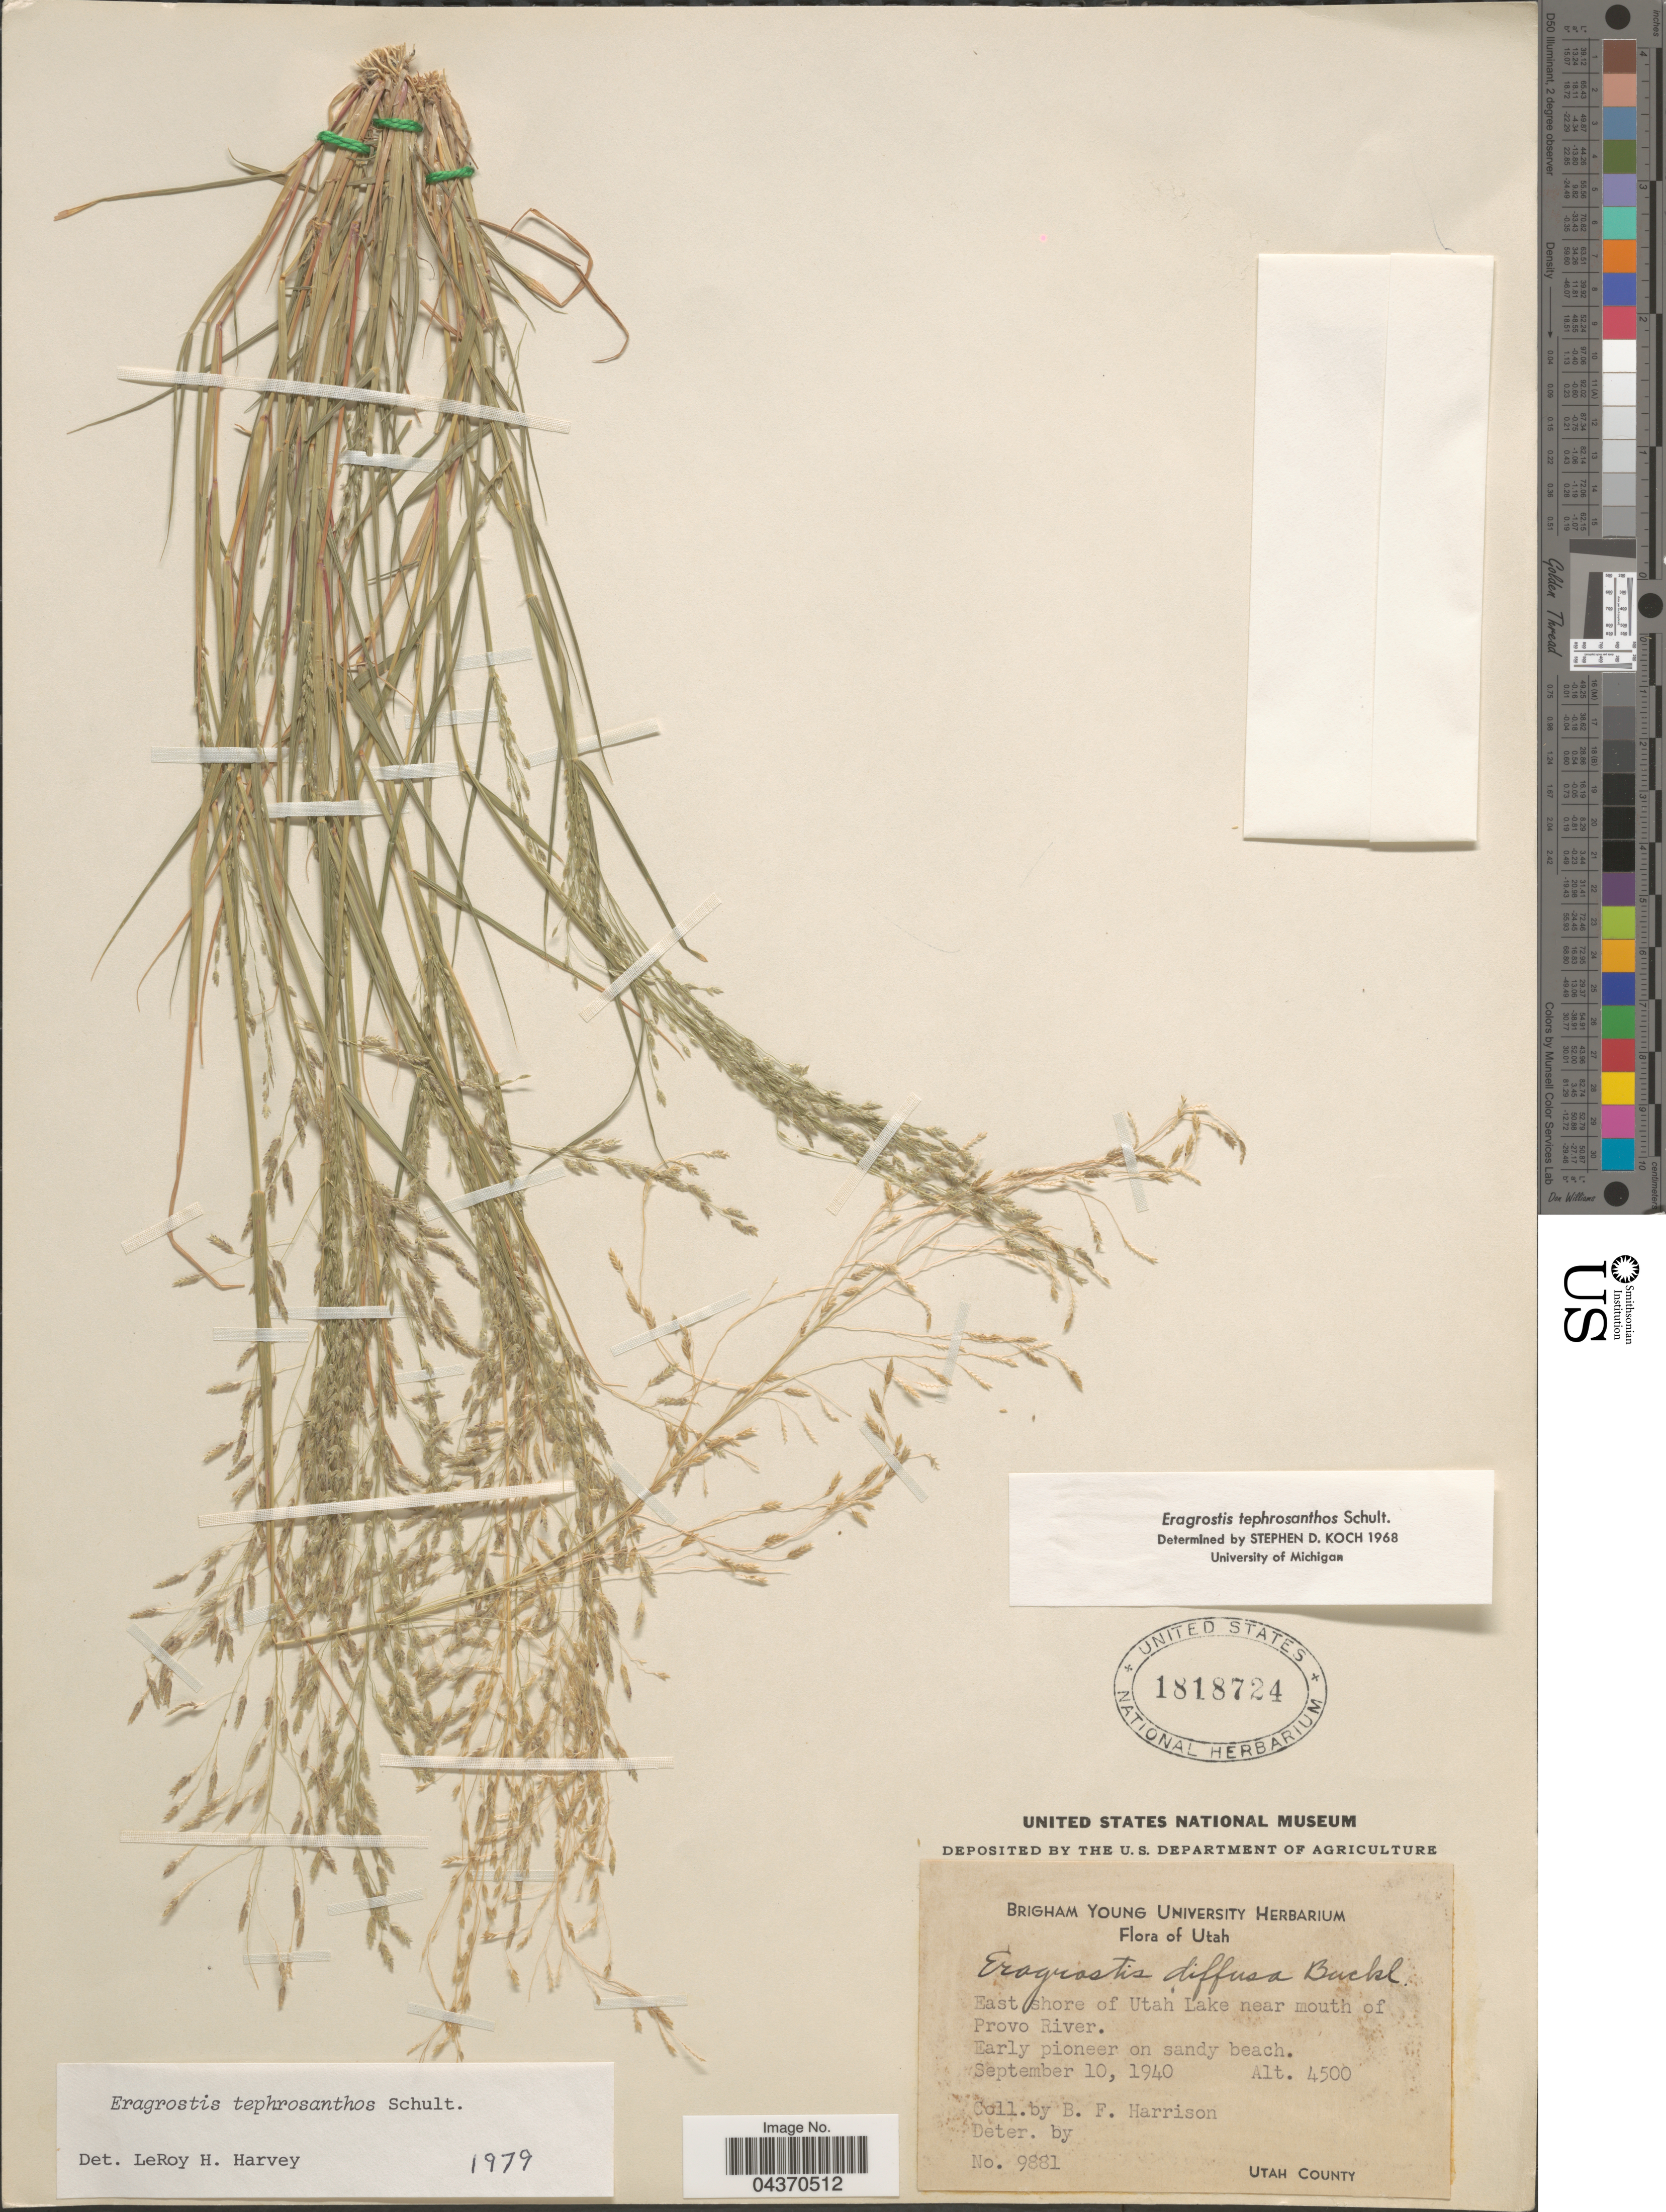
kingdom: Plantae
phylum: Tracheophyta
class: Liliopsida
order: Poales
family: Poaceae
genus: Eragrostis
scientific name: Eragrostis pectinacea var. miserrima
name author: (E. Fourn.) Reeder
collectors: B. F. Harrison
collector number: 9881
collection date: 1940-09-10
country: United States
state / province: Utah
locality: East shore of Utah Lake near mouth of Provo River. Early pioneer on sandy beach. Utah County.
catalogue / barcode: US 1818724